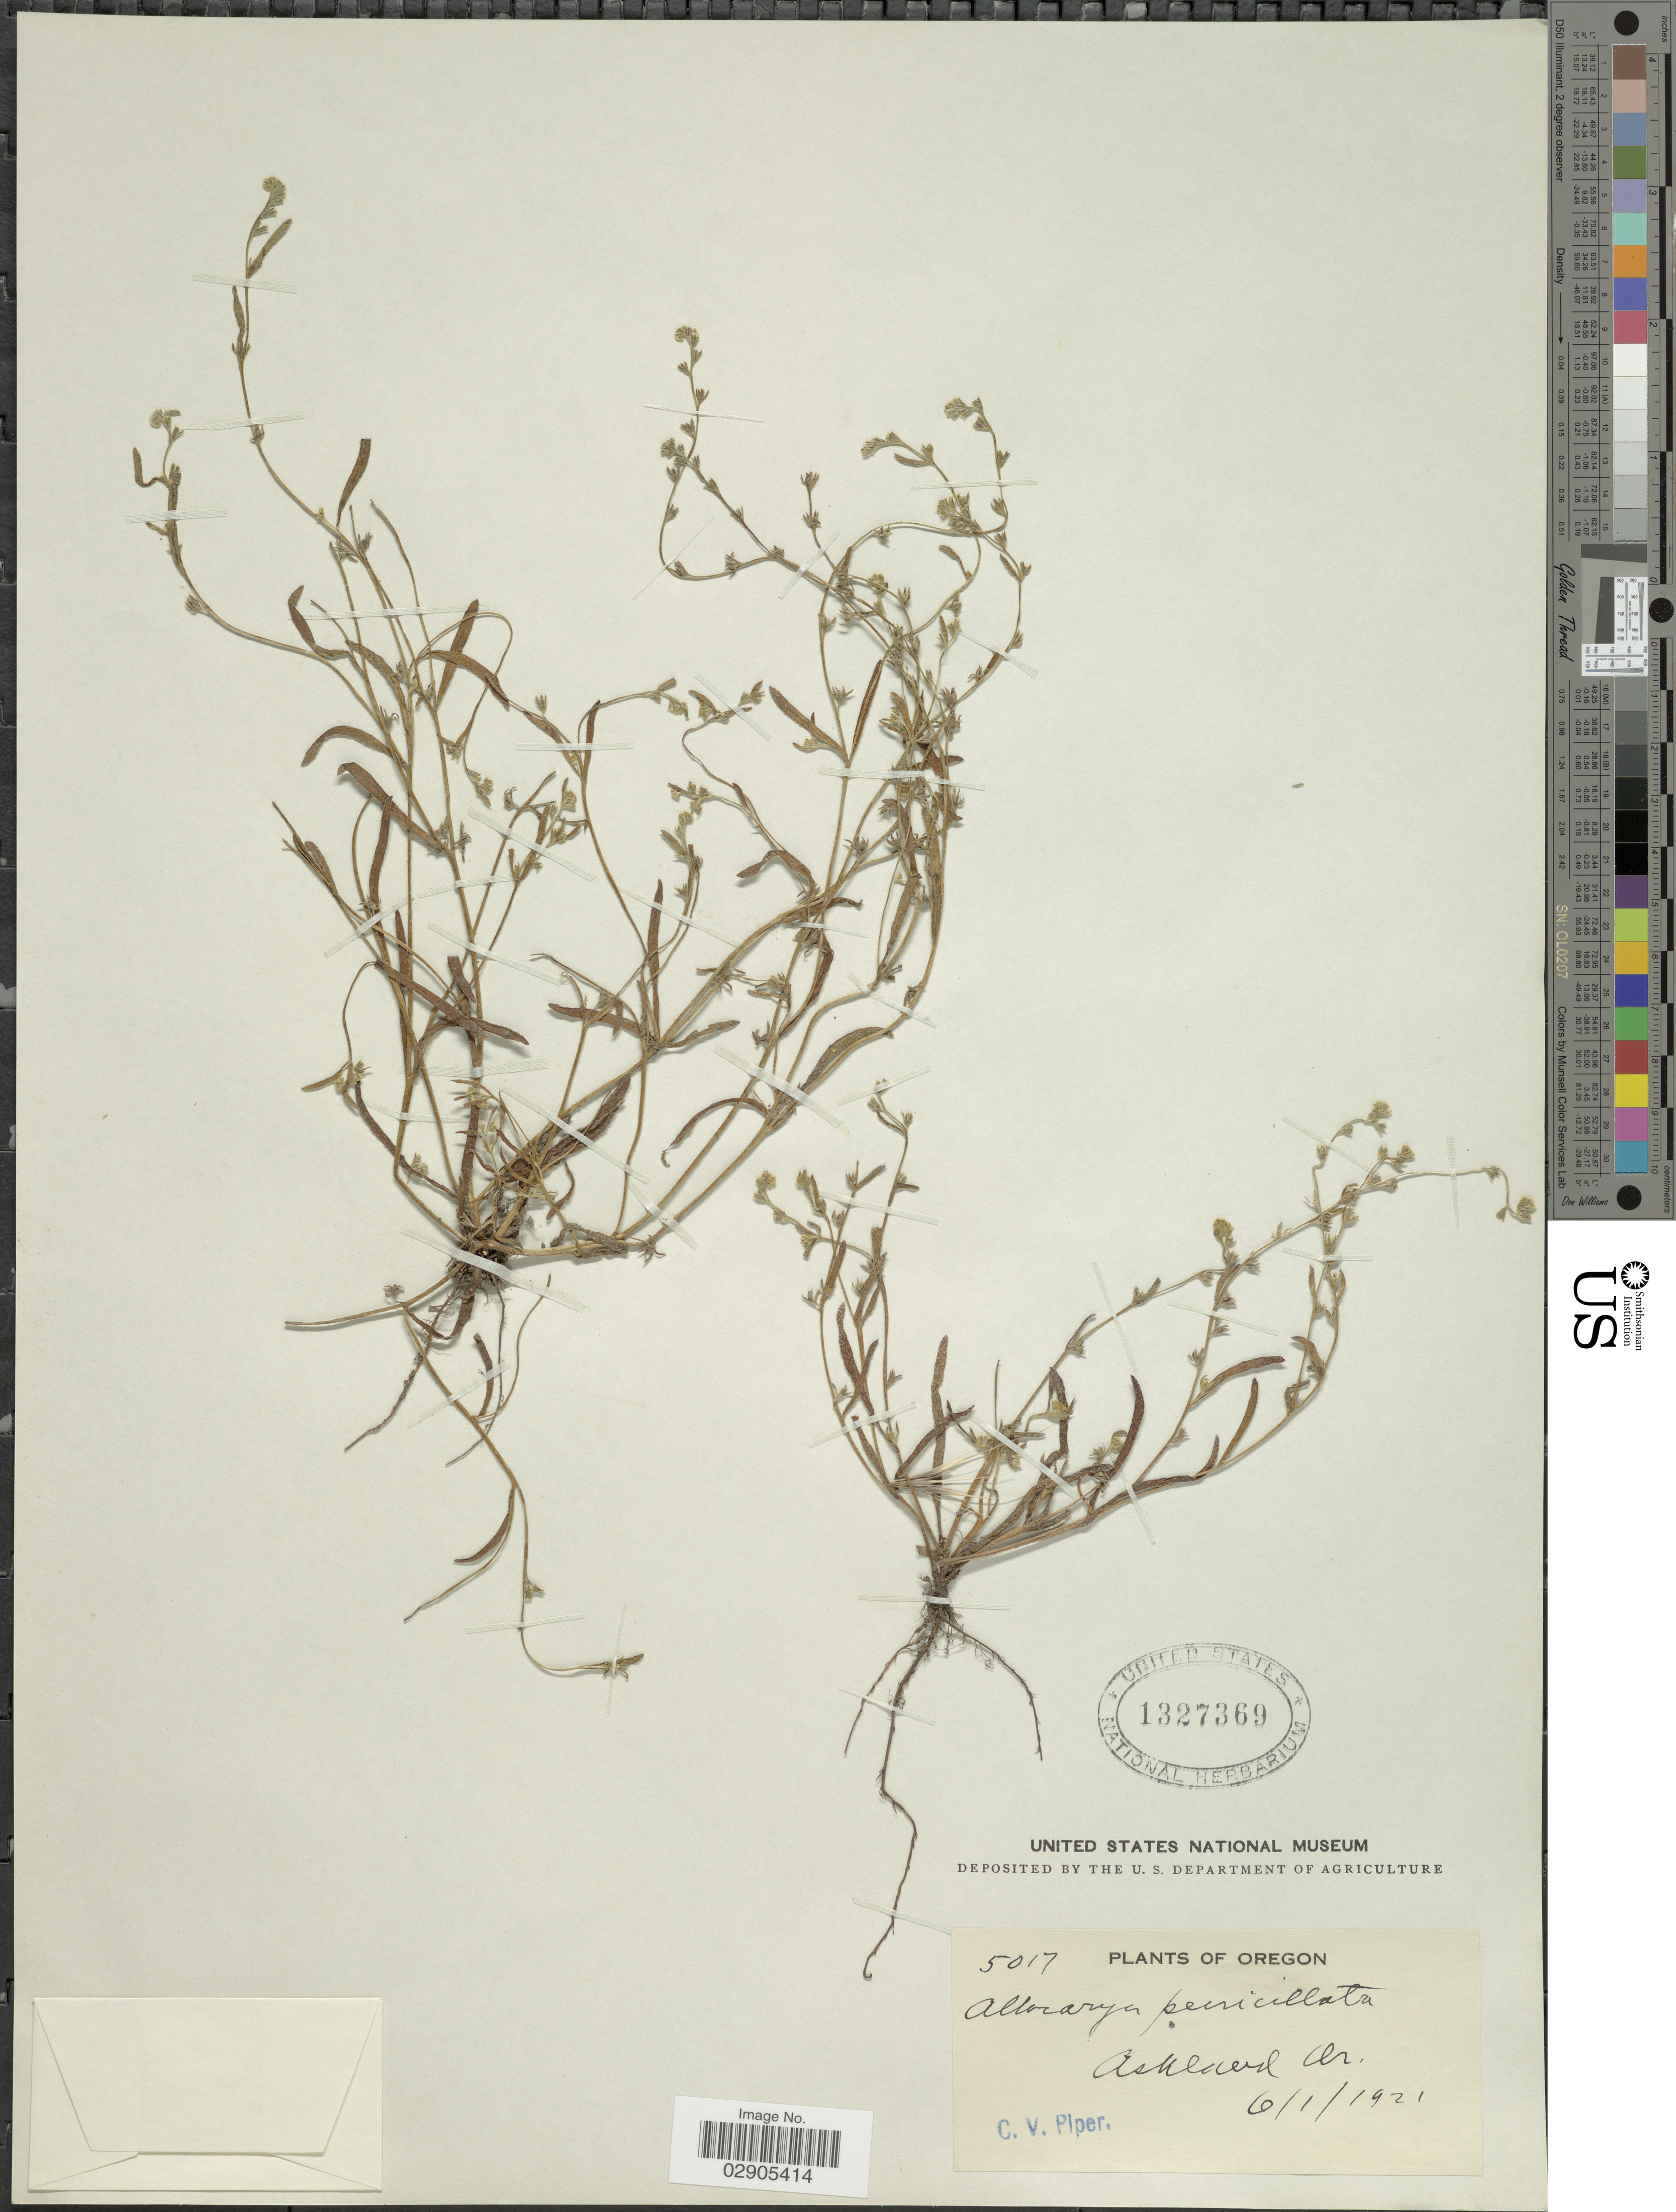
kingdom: Plantae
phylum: Tracheophyta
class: Magnoliopsida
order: Boraginales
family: Boraginaceae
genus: Allocarya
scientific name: Allocarya penicillata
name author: Greene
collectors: C. V. Piper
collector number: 5017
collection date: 1921-01-06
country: United States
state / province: Oregon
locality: Ashland.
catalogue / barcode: US 1327369